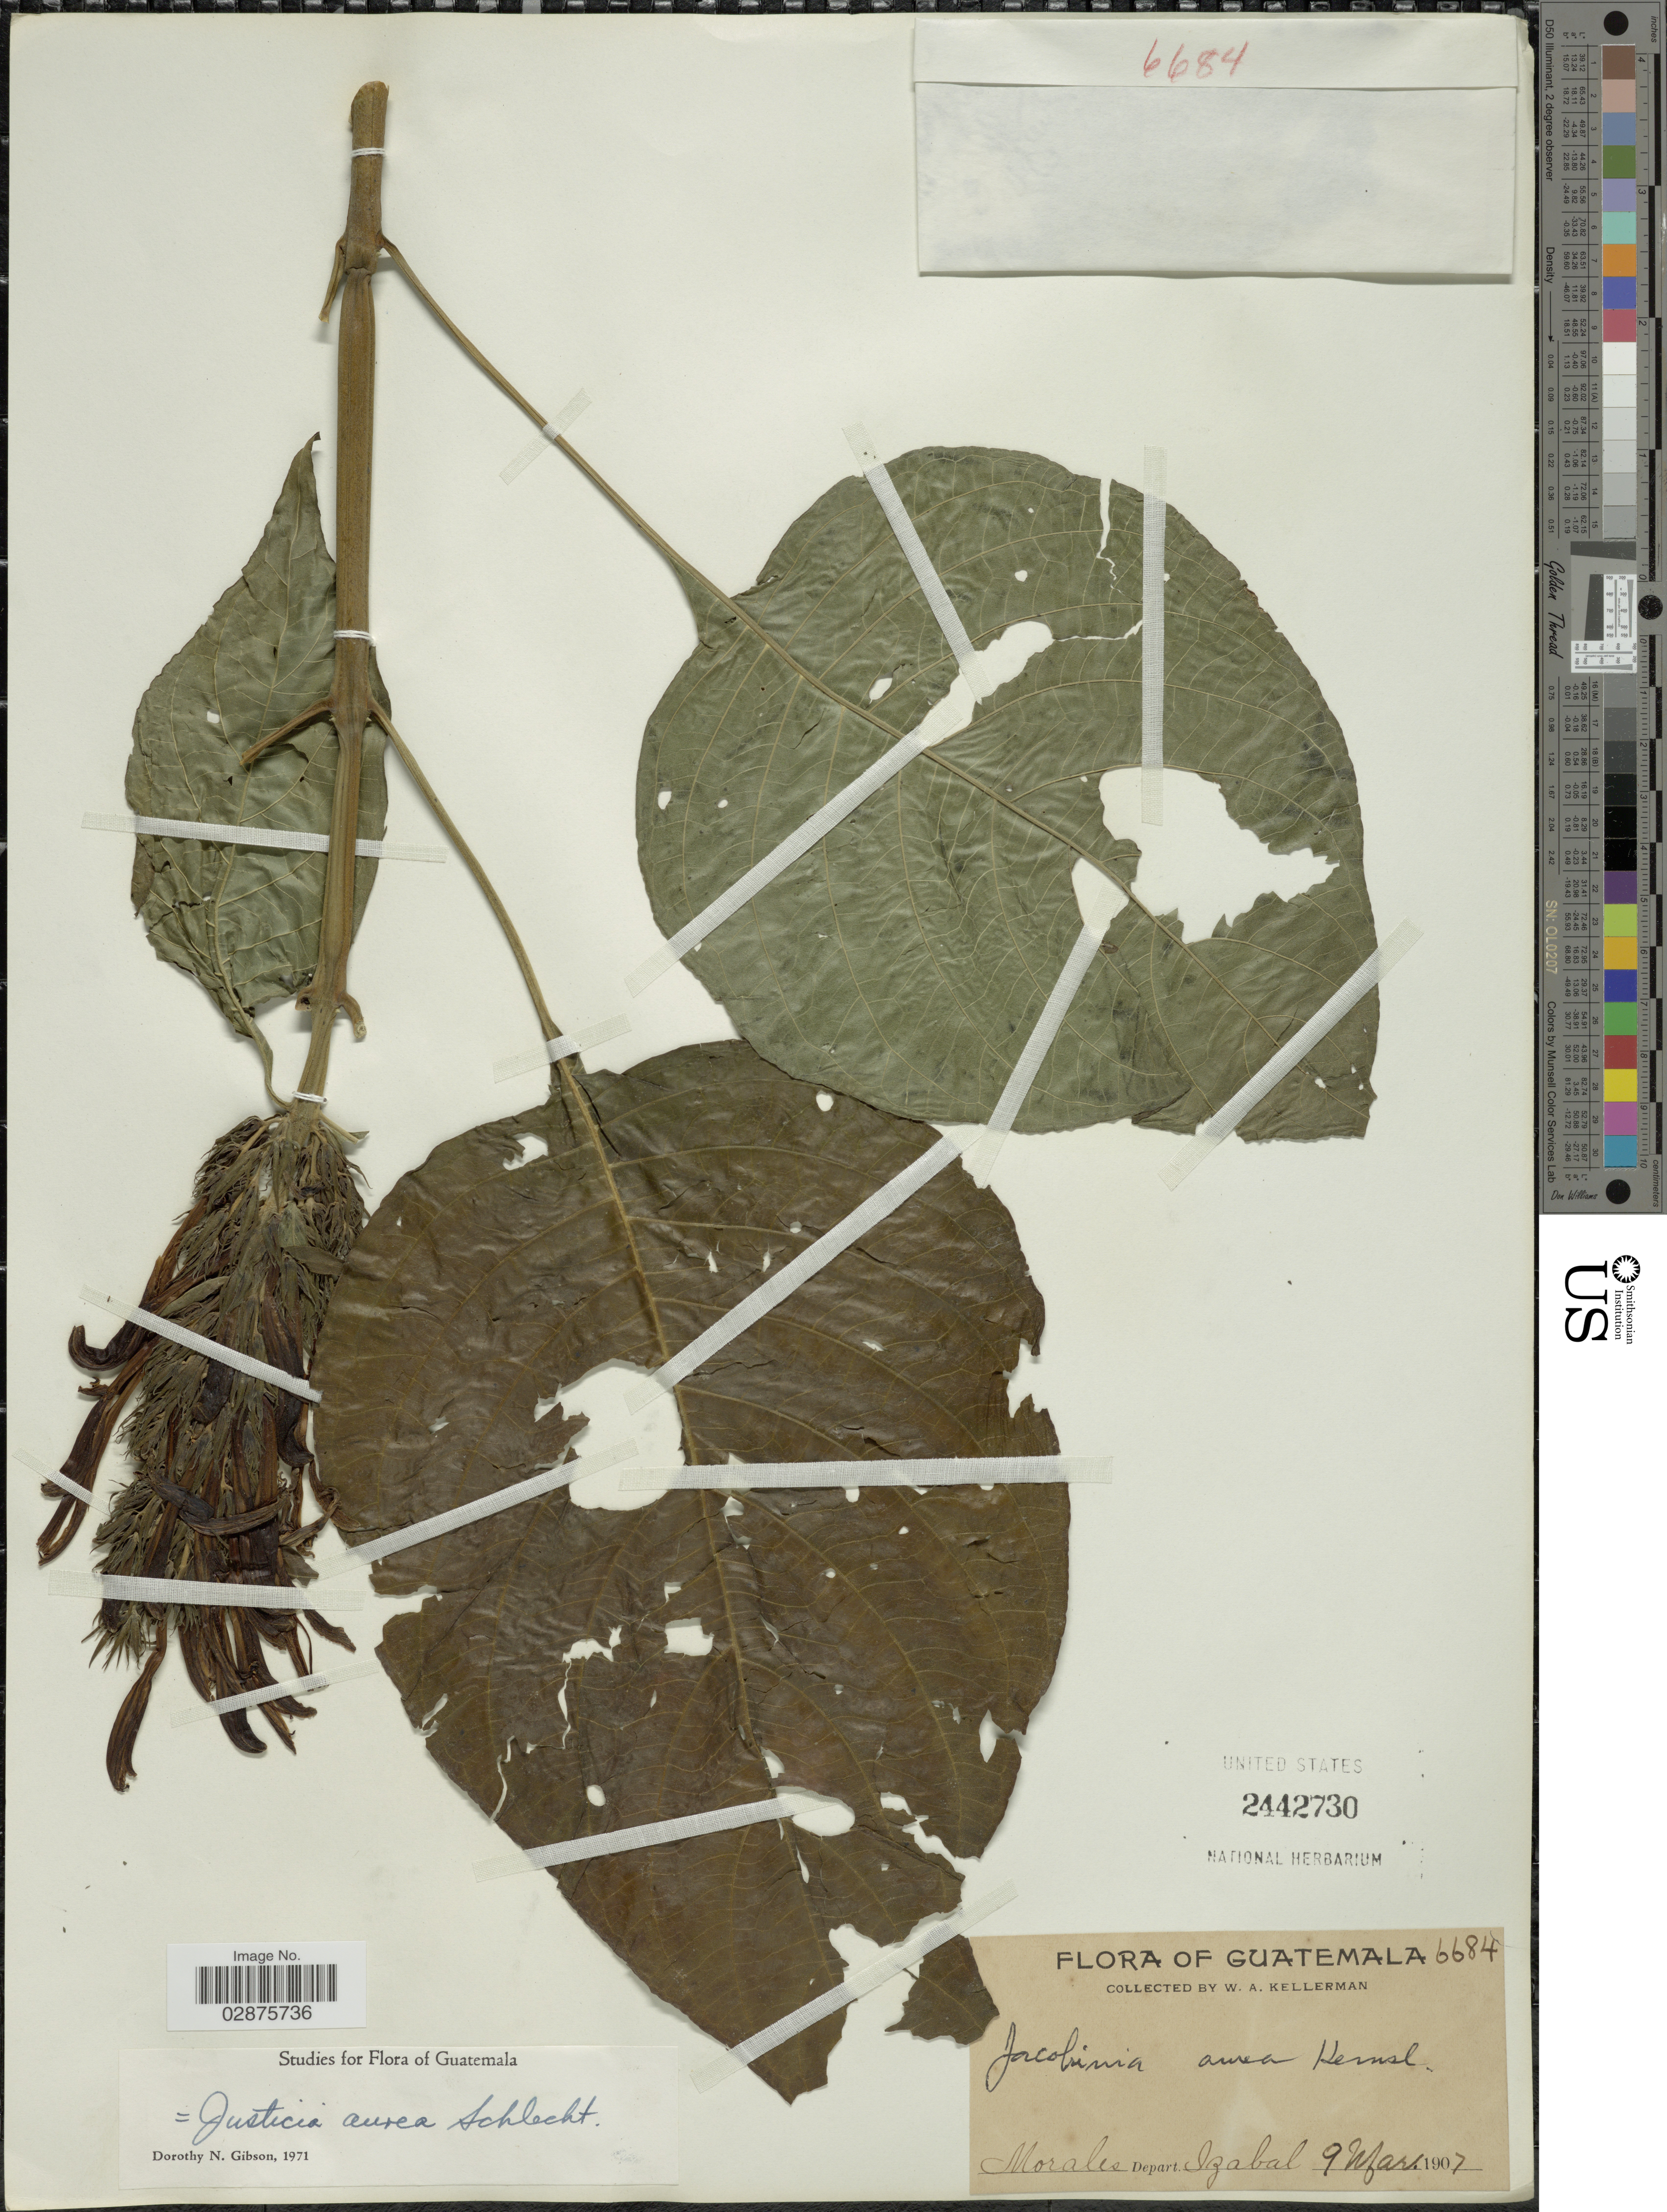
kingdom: Plantae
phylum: Tracheophyta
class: Magnoliopsida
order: Lamiales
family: Acanthaceae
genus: Justicia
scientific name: Justicia aurea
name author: Schltdl.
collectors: W. Kellerman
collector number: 6684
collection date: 1907-03-09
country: Guatemala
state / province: Izabal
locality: Morales. Depart. Izabal.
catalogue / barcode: US 2442730